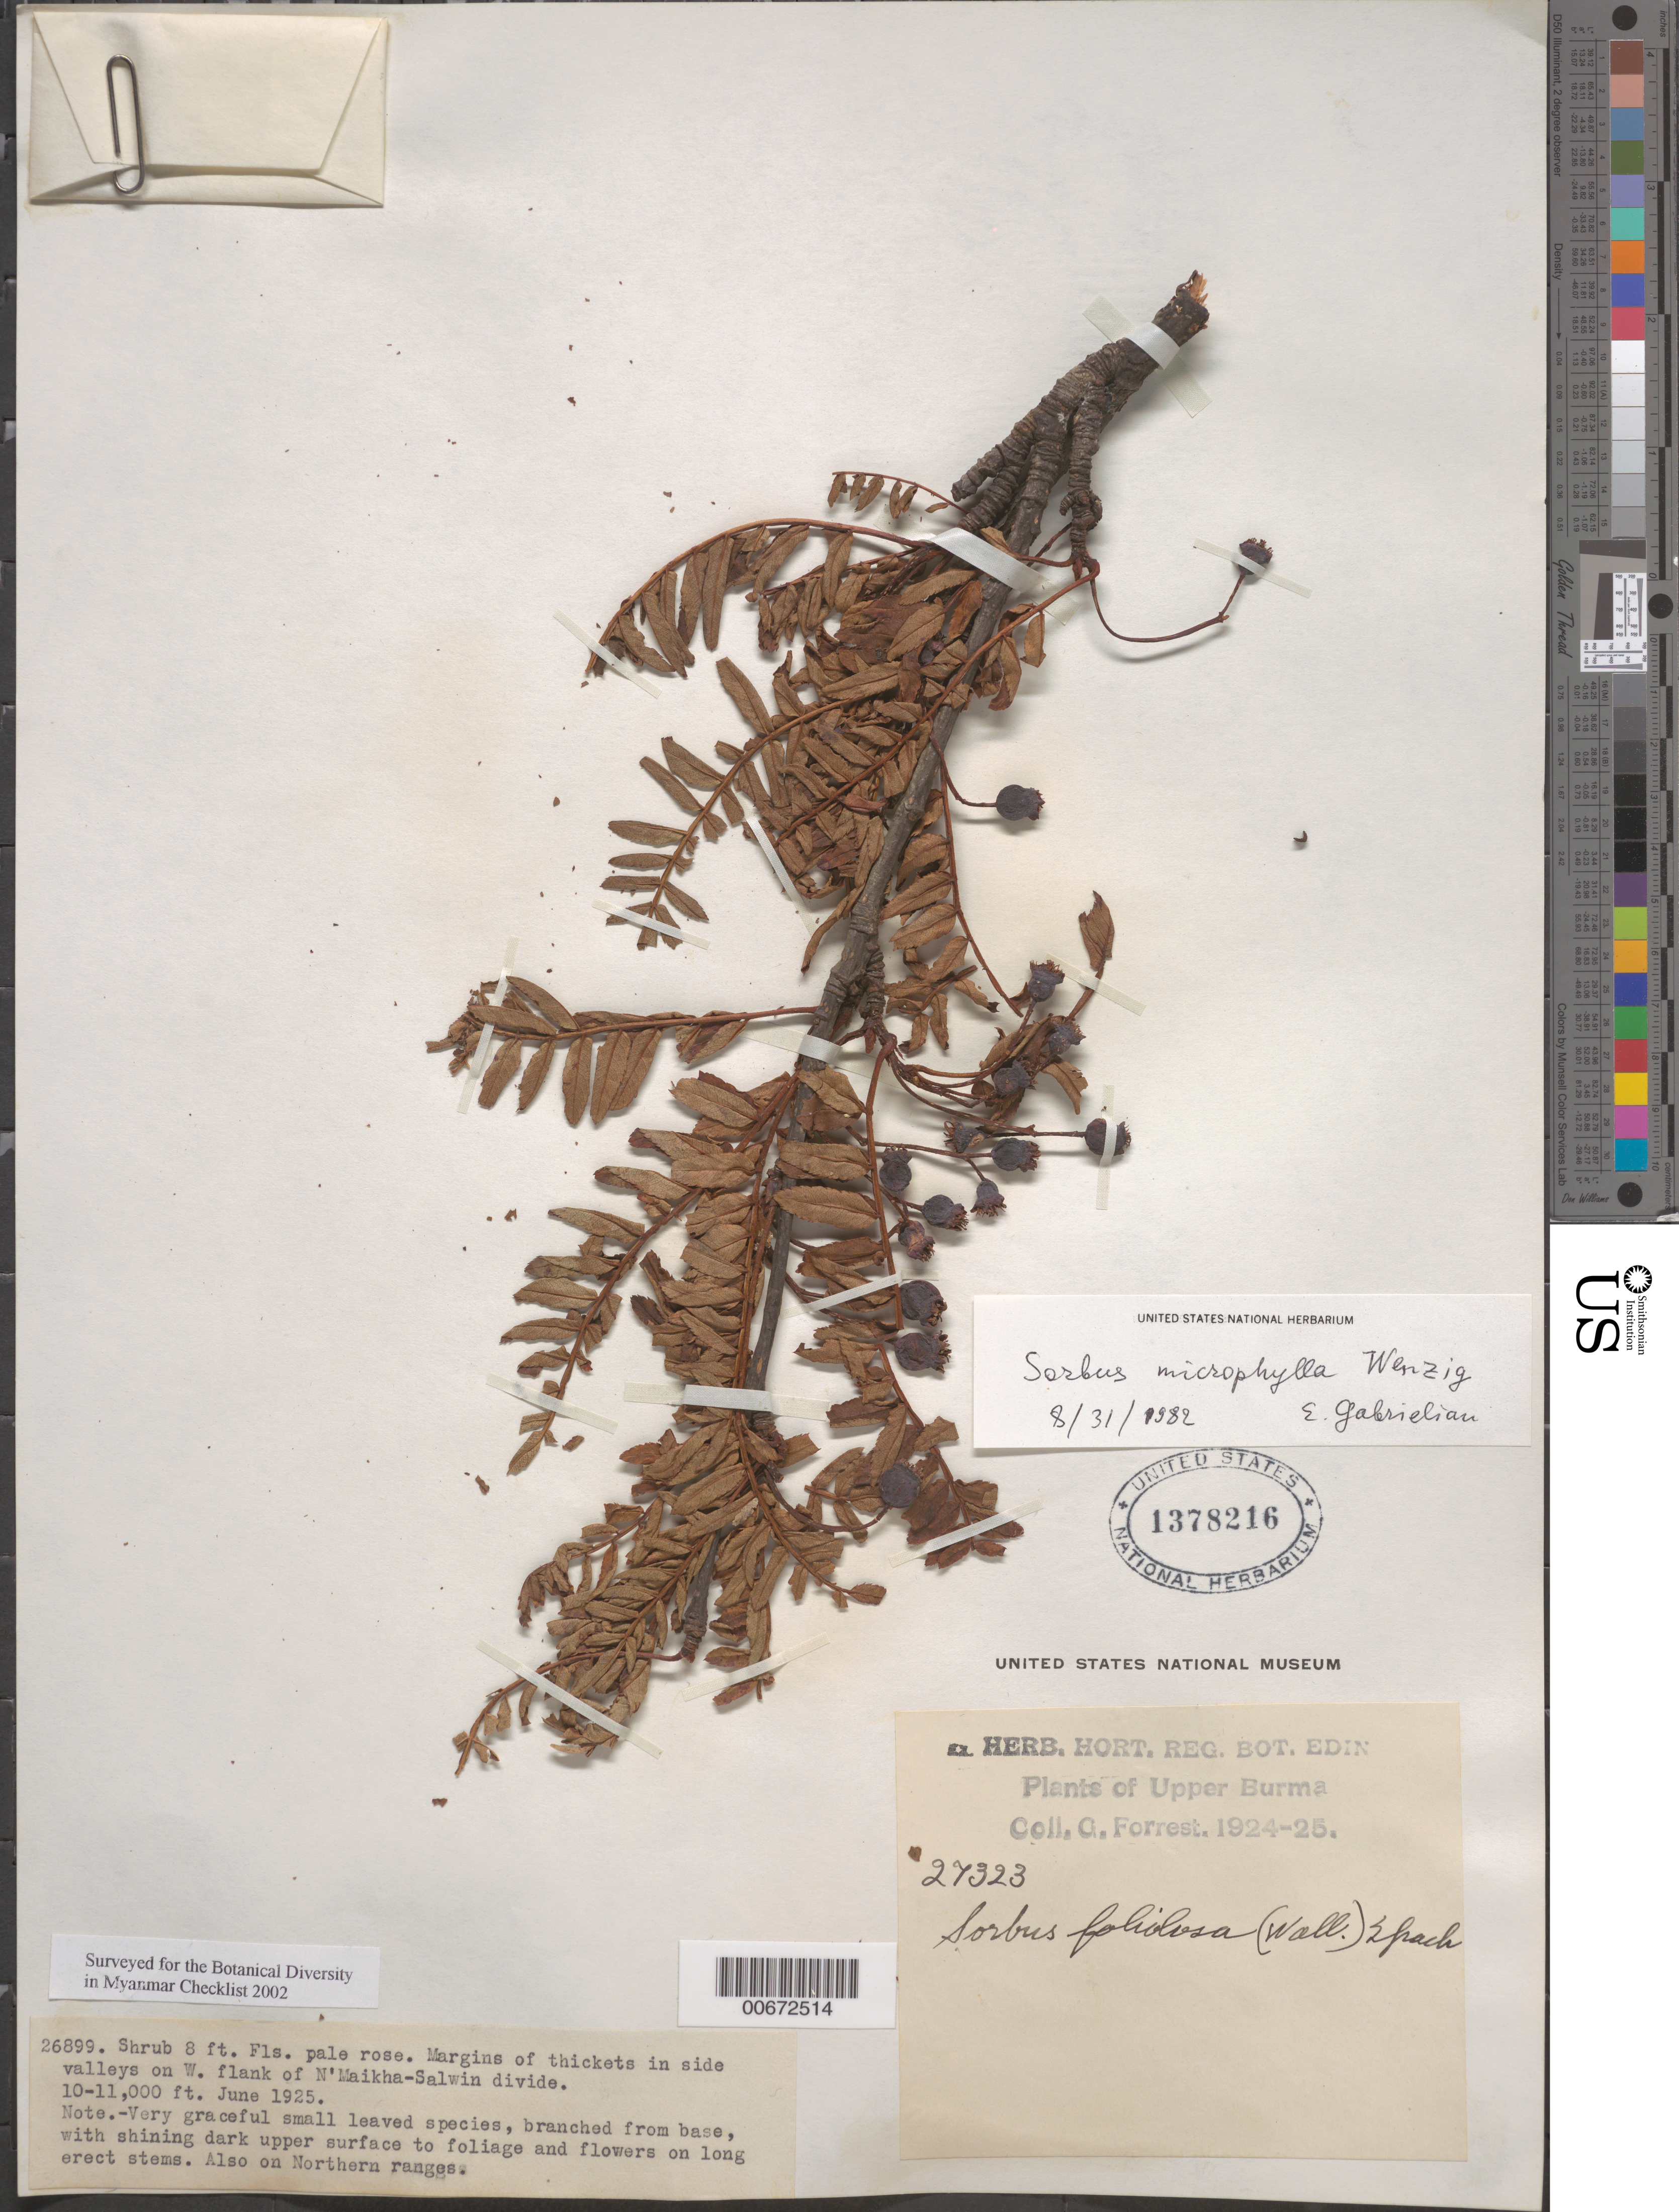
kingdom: Plantae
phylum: Tracheophyta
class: Magnoliopsida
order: Rosales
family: Rosaceae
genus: Sorbus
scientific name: Sorbus microphylla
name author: (Wall. ex Hook. f.) Wenz.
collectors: G. Forrest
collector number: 26899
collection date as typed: Jun 1925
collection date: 1925-06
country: Myanmar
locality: Upper Burma, W flank of N'Maikha-Salwin Divide.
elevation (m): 3658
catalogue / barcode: US 1378216